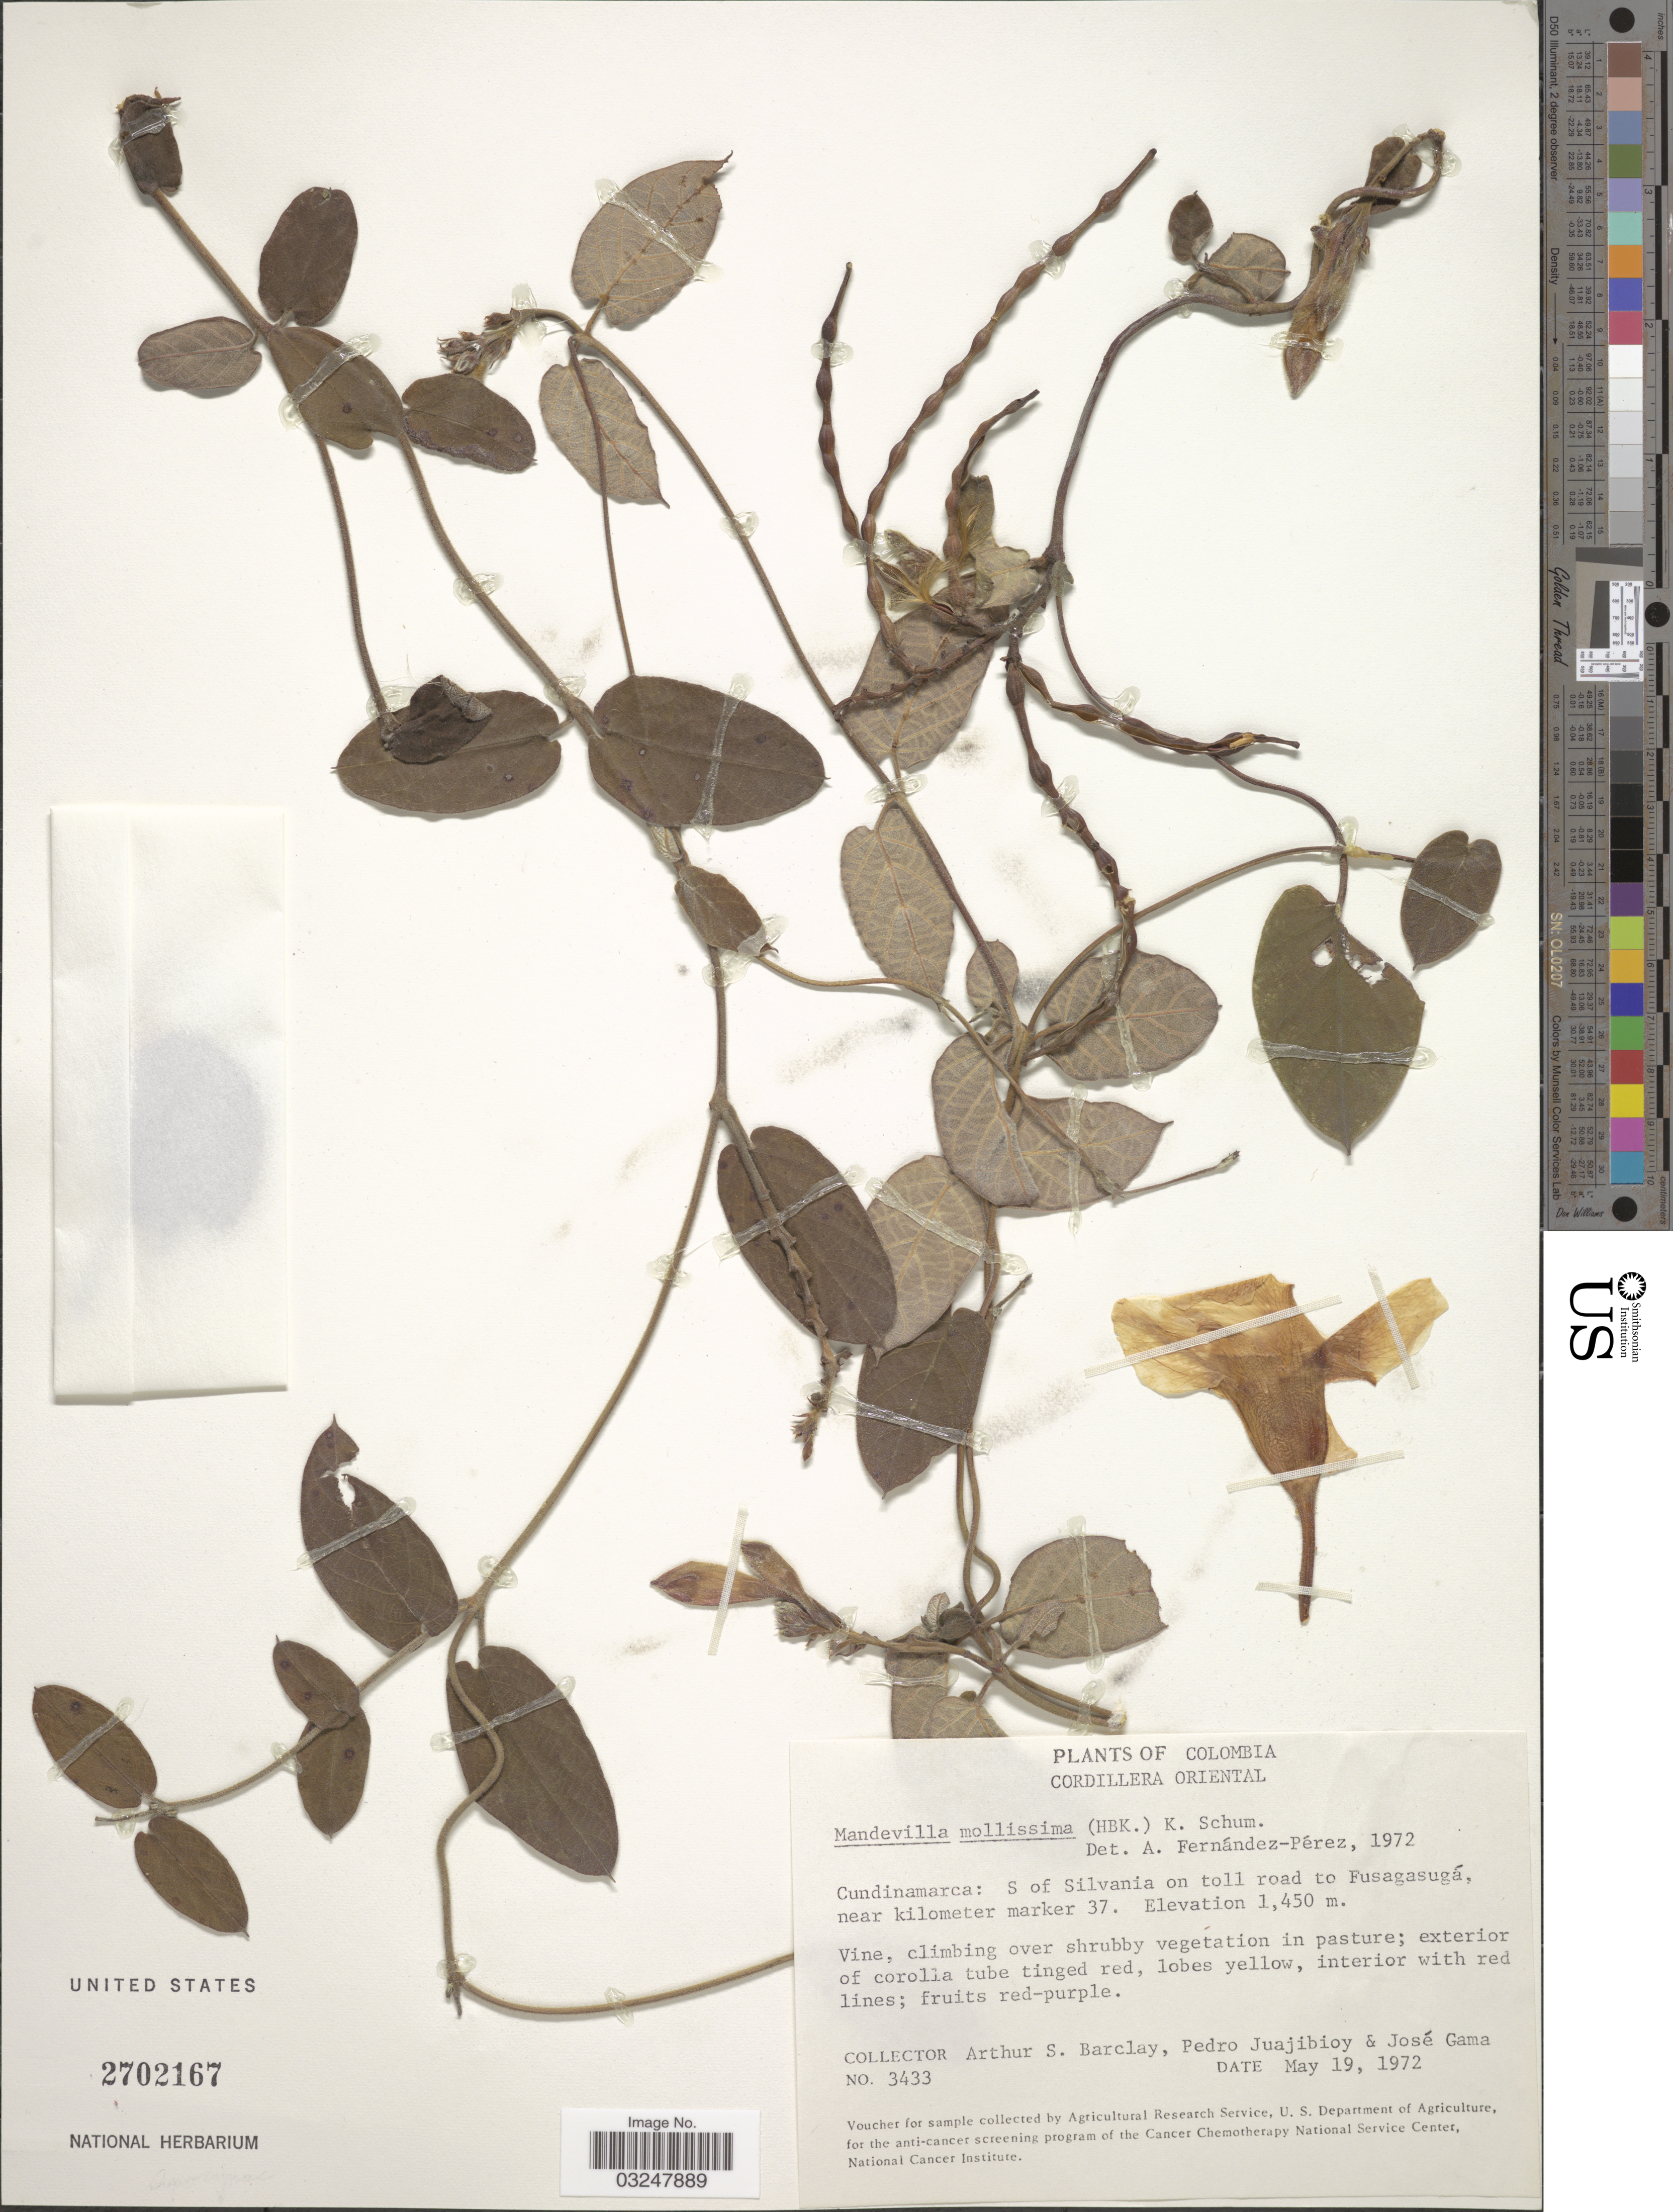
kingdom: Plantae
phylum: Tracheophyta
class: Magnoliopsida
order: Gentianales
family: Apocynaceae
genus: Mandevilla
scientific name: Mandevilla mollissima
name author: (Kunth) K. Schum.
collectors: A. S. Barclay, P. Juajibioy & J. Gama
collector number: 3433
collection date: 1972-05-19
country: Colombia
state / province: Cundinamarca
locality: Cordillera Oriental, Cundinamarca: S of Silvania on toll road to Fusagasugá, near kilometer marker 37.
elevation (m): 1450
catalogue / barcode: US 2702167